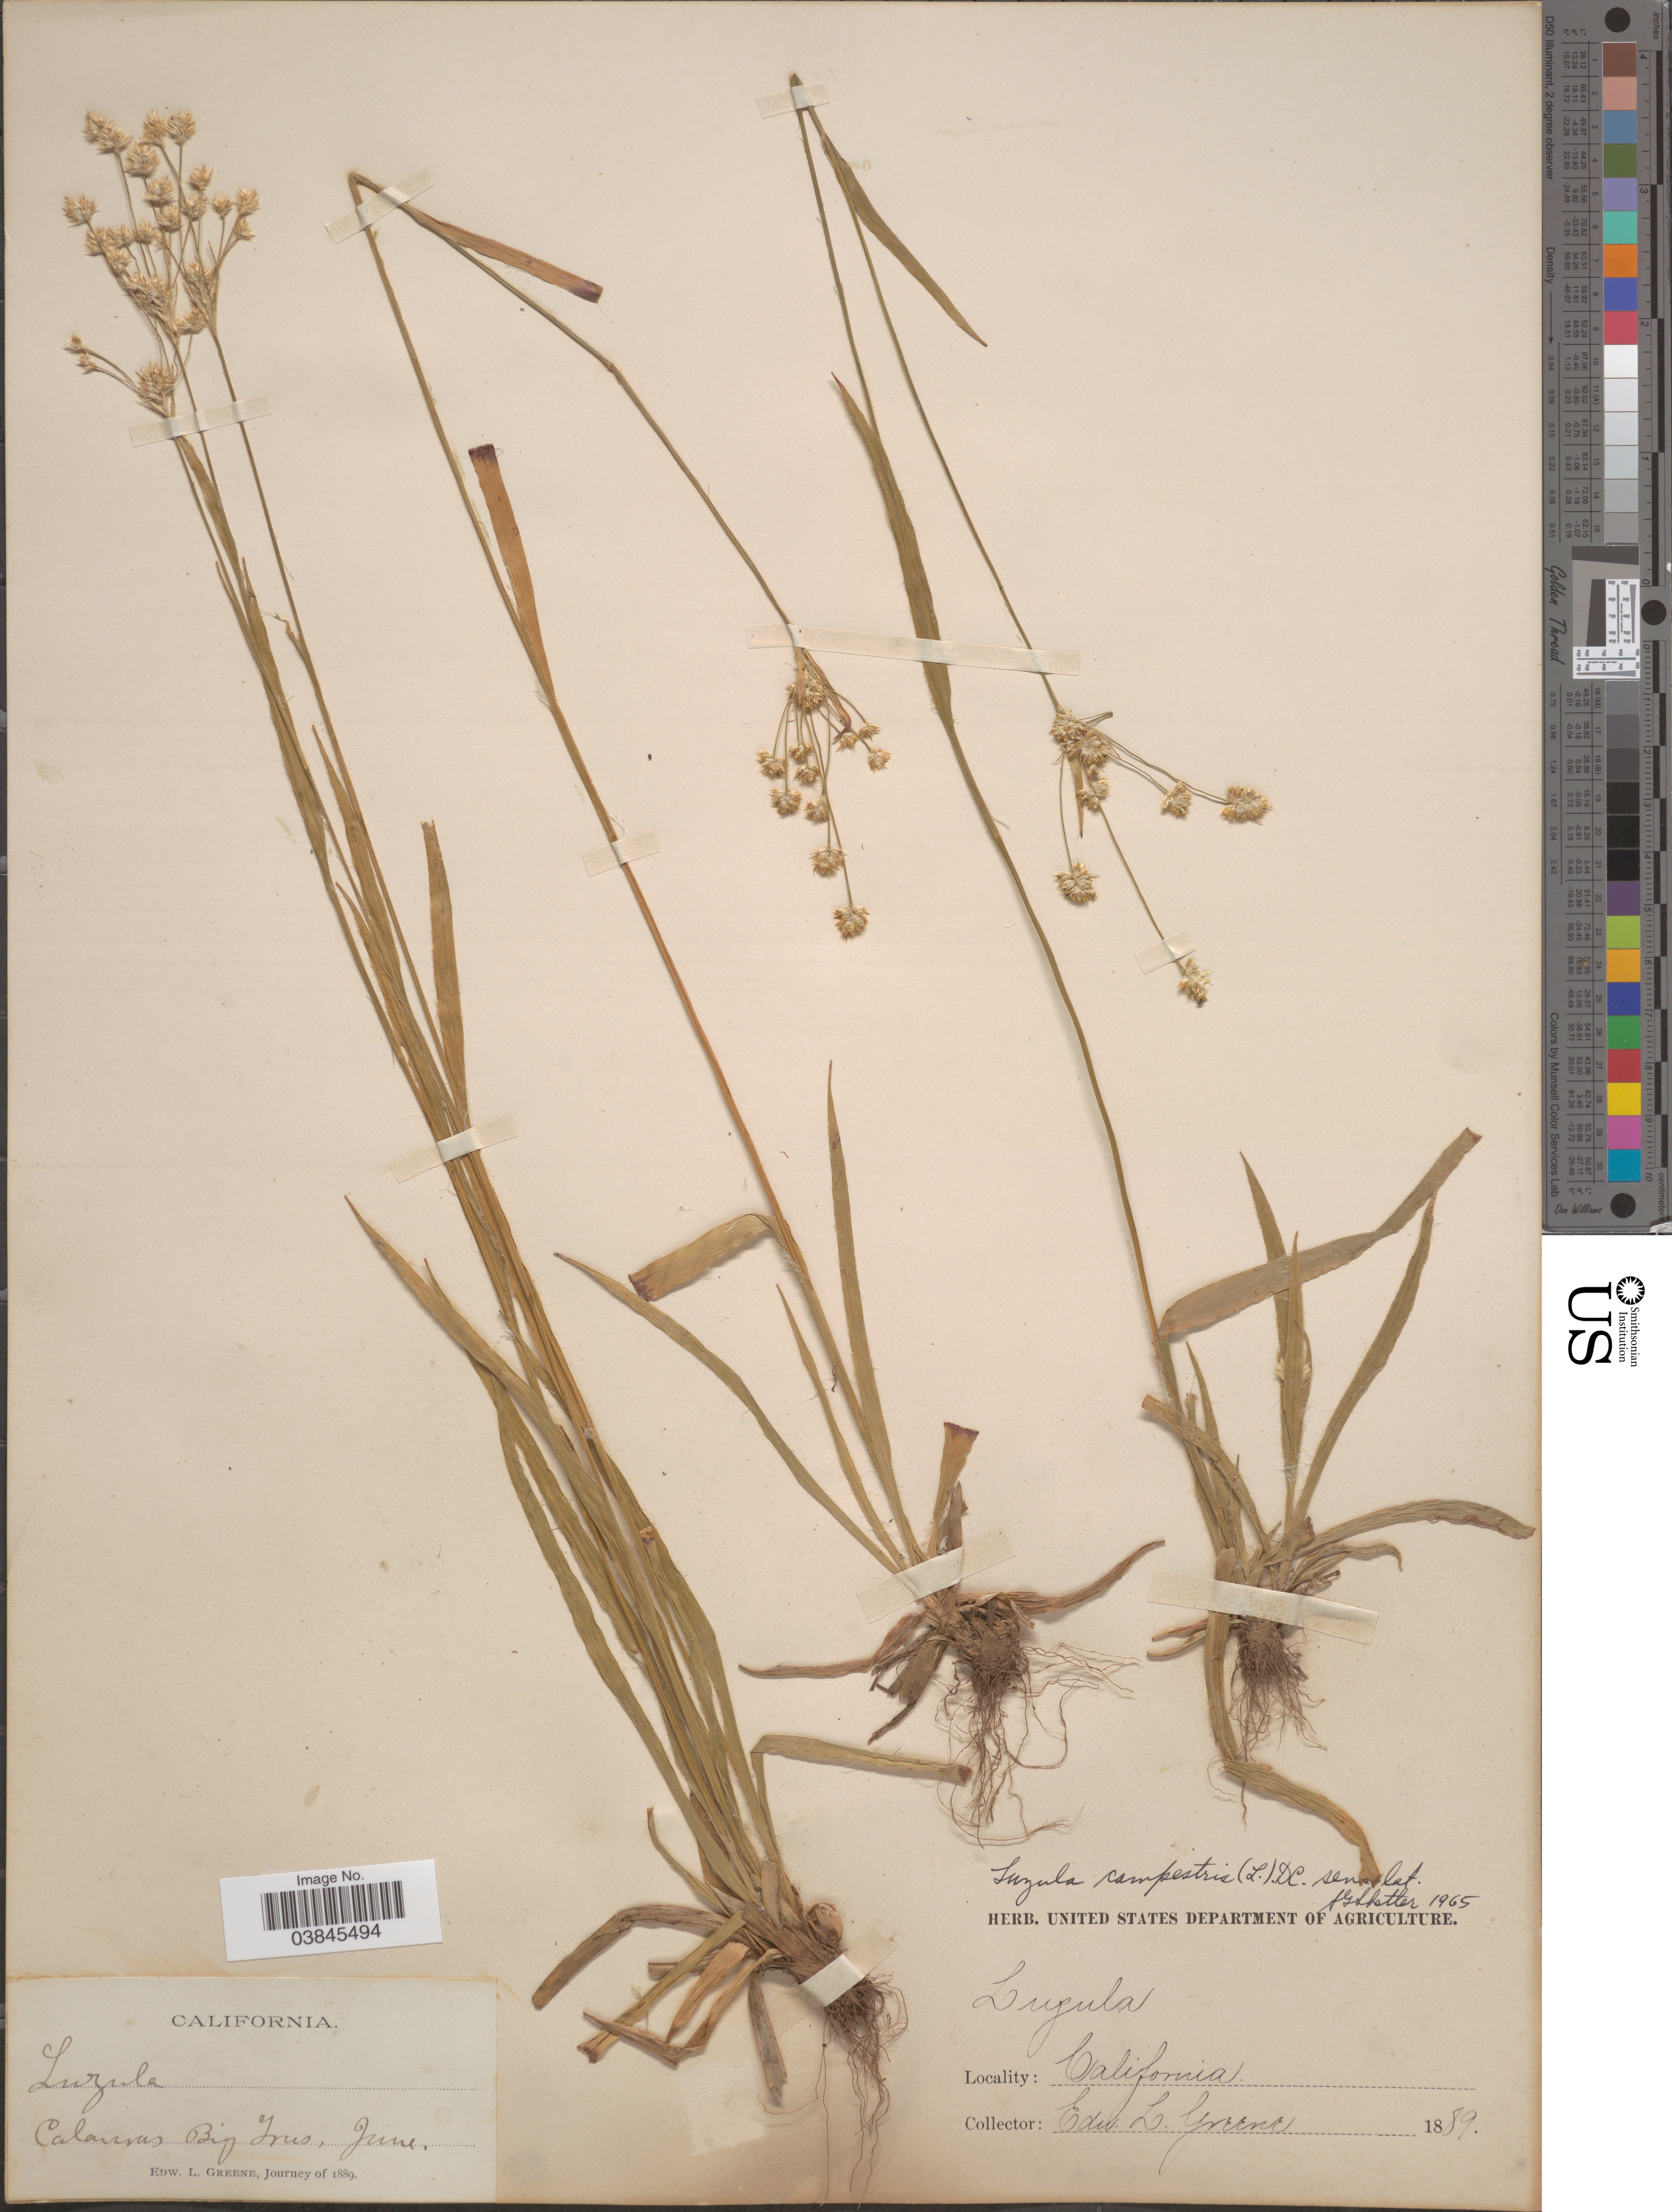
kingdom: Plantae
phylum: Tracheophyta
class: Liliopsida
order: Poales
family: Juncaceae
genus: Luzula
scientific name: Luzula campestris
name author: (L.) DC.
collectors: E. L. Greene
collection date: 1889-06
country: United States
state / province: California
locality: Calaveras Big Trees.